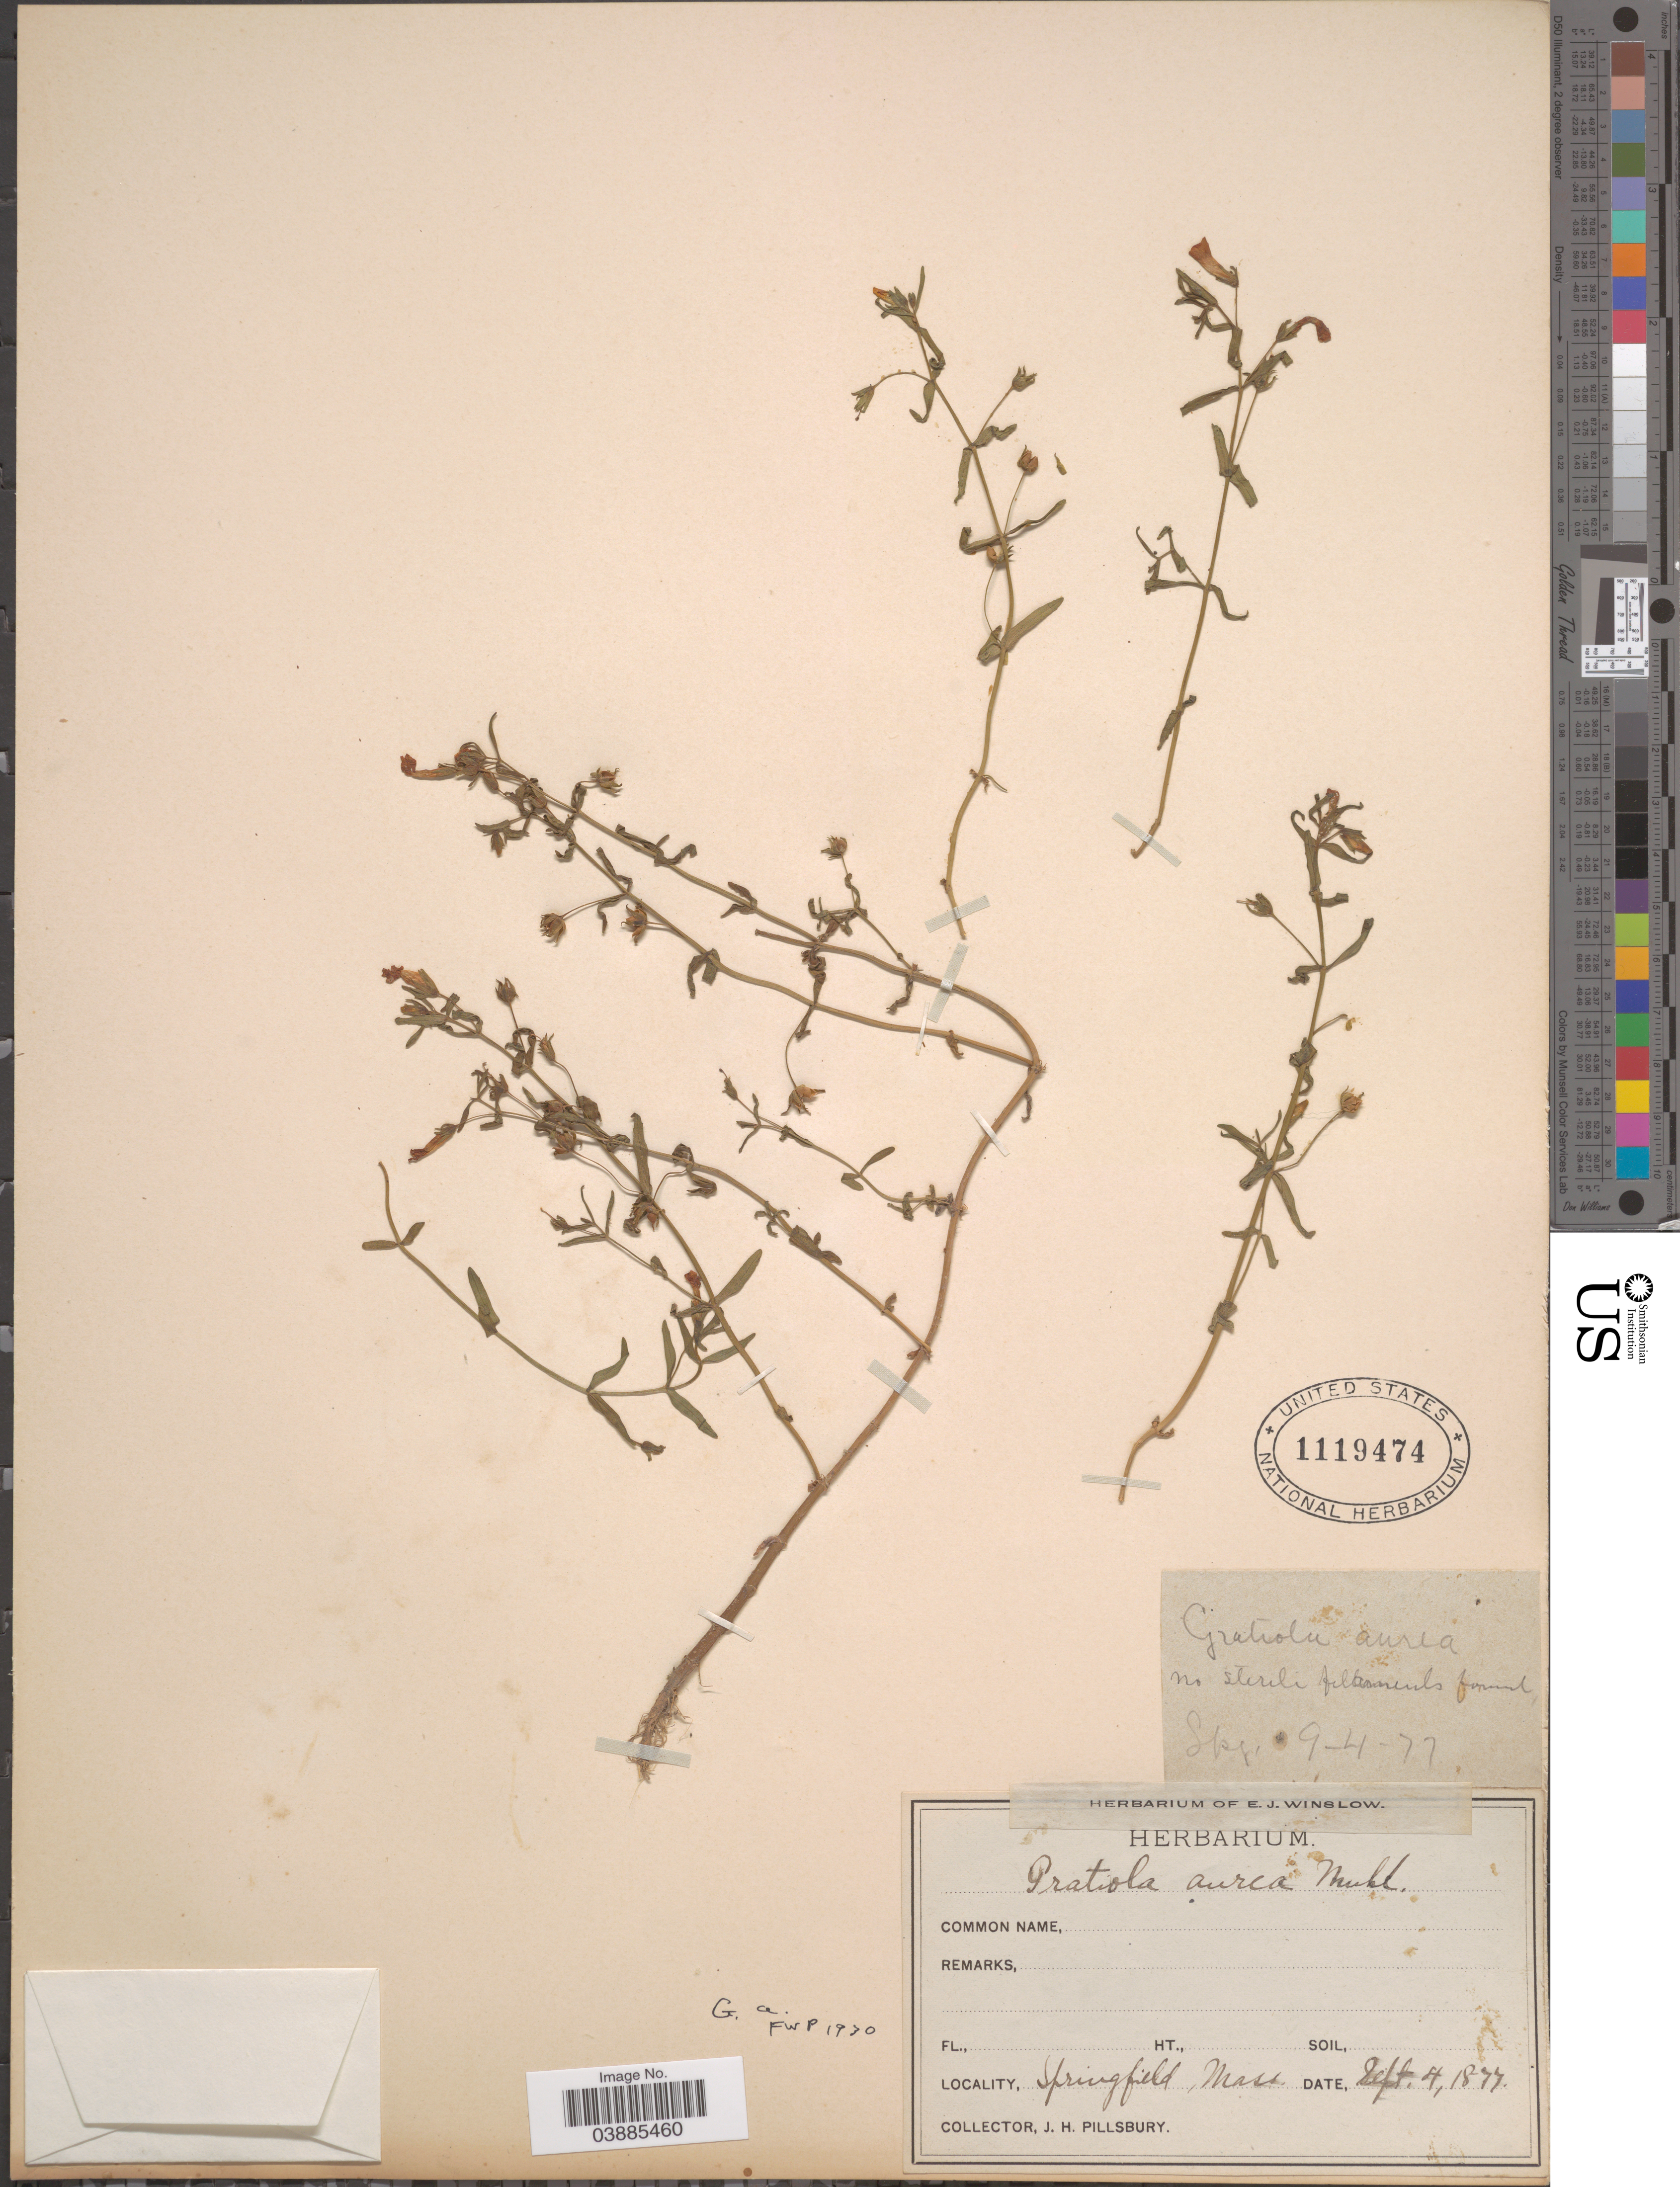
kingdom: Plantae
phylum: Tracheophyta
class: Magnoliopsida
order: Lamiales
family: Plantaginaceae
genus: Gratiola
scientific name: Gratiola aurea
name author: Pursh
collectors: J. Pillsbury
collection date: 1877-09-04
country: United States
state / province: Massachusetts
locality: Springfield.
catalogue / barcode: US 1119474